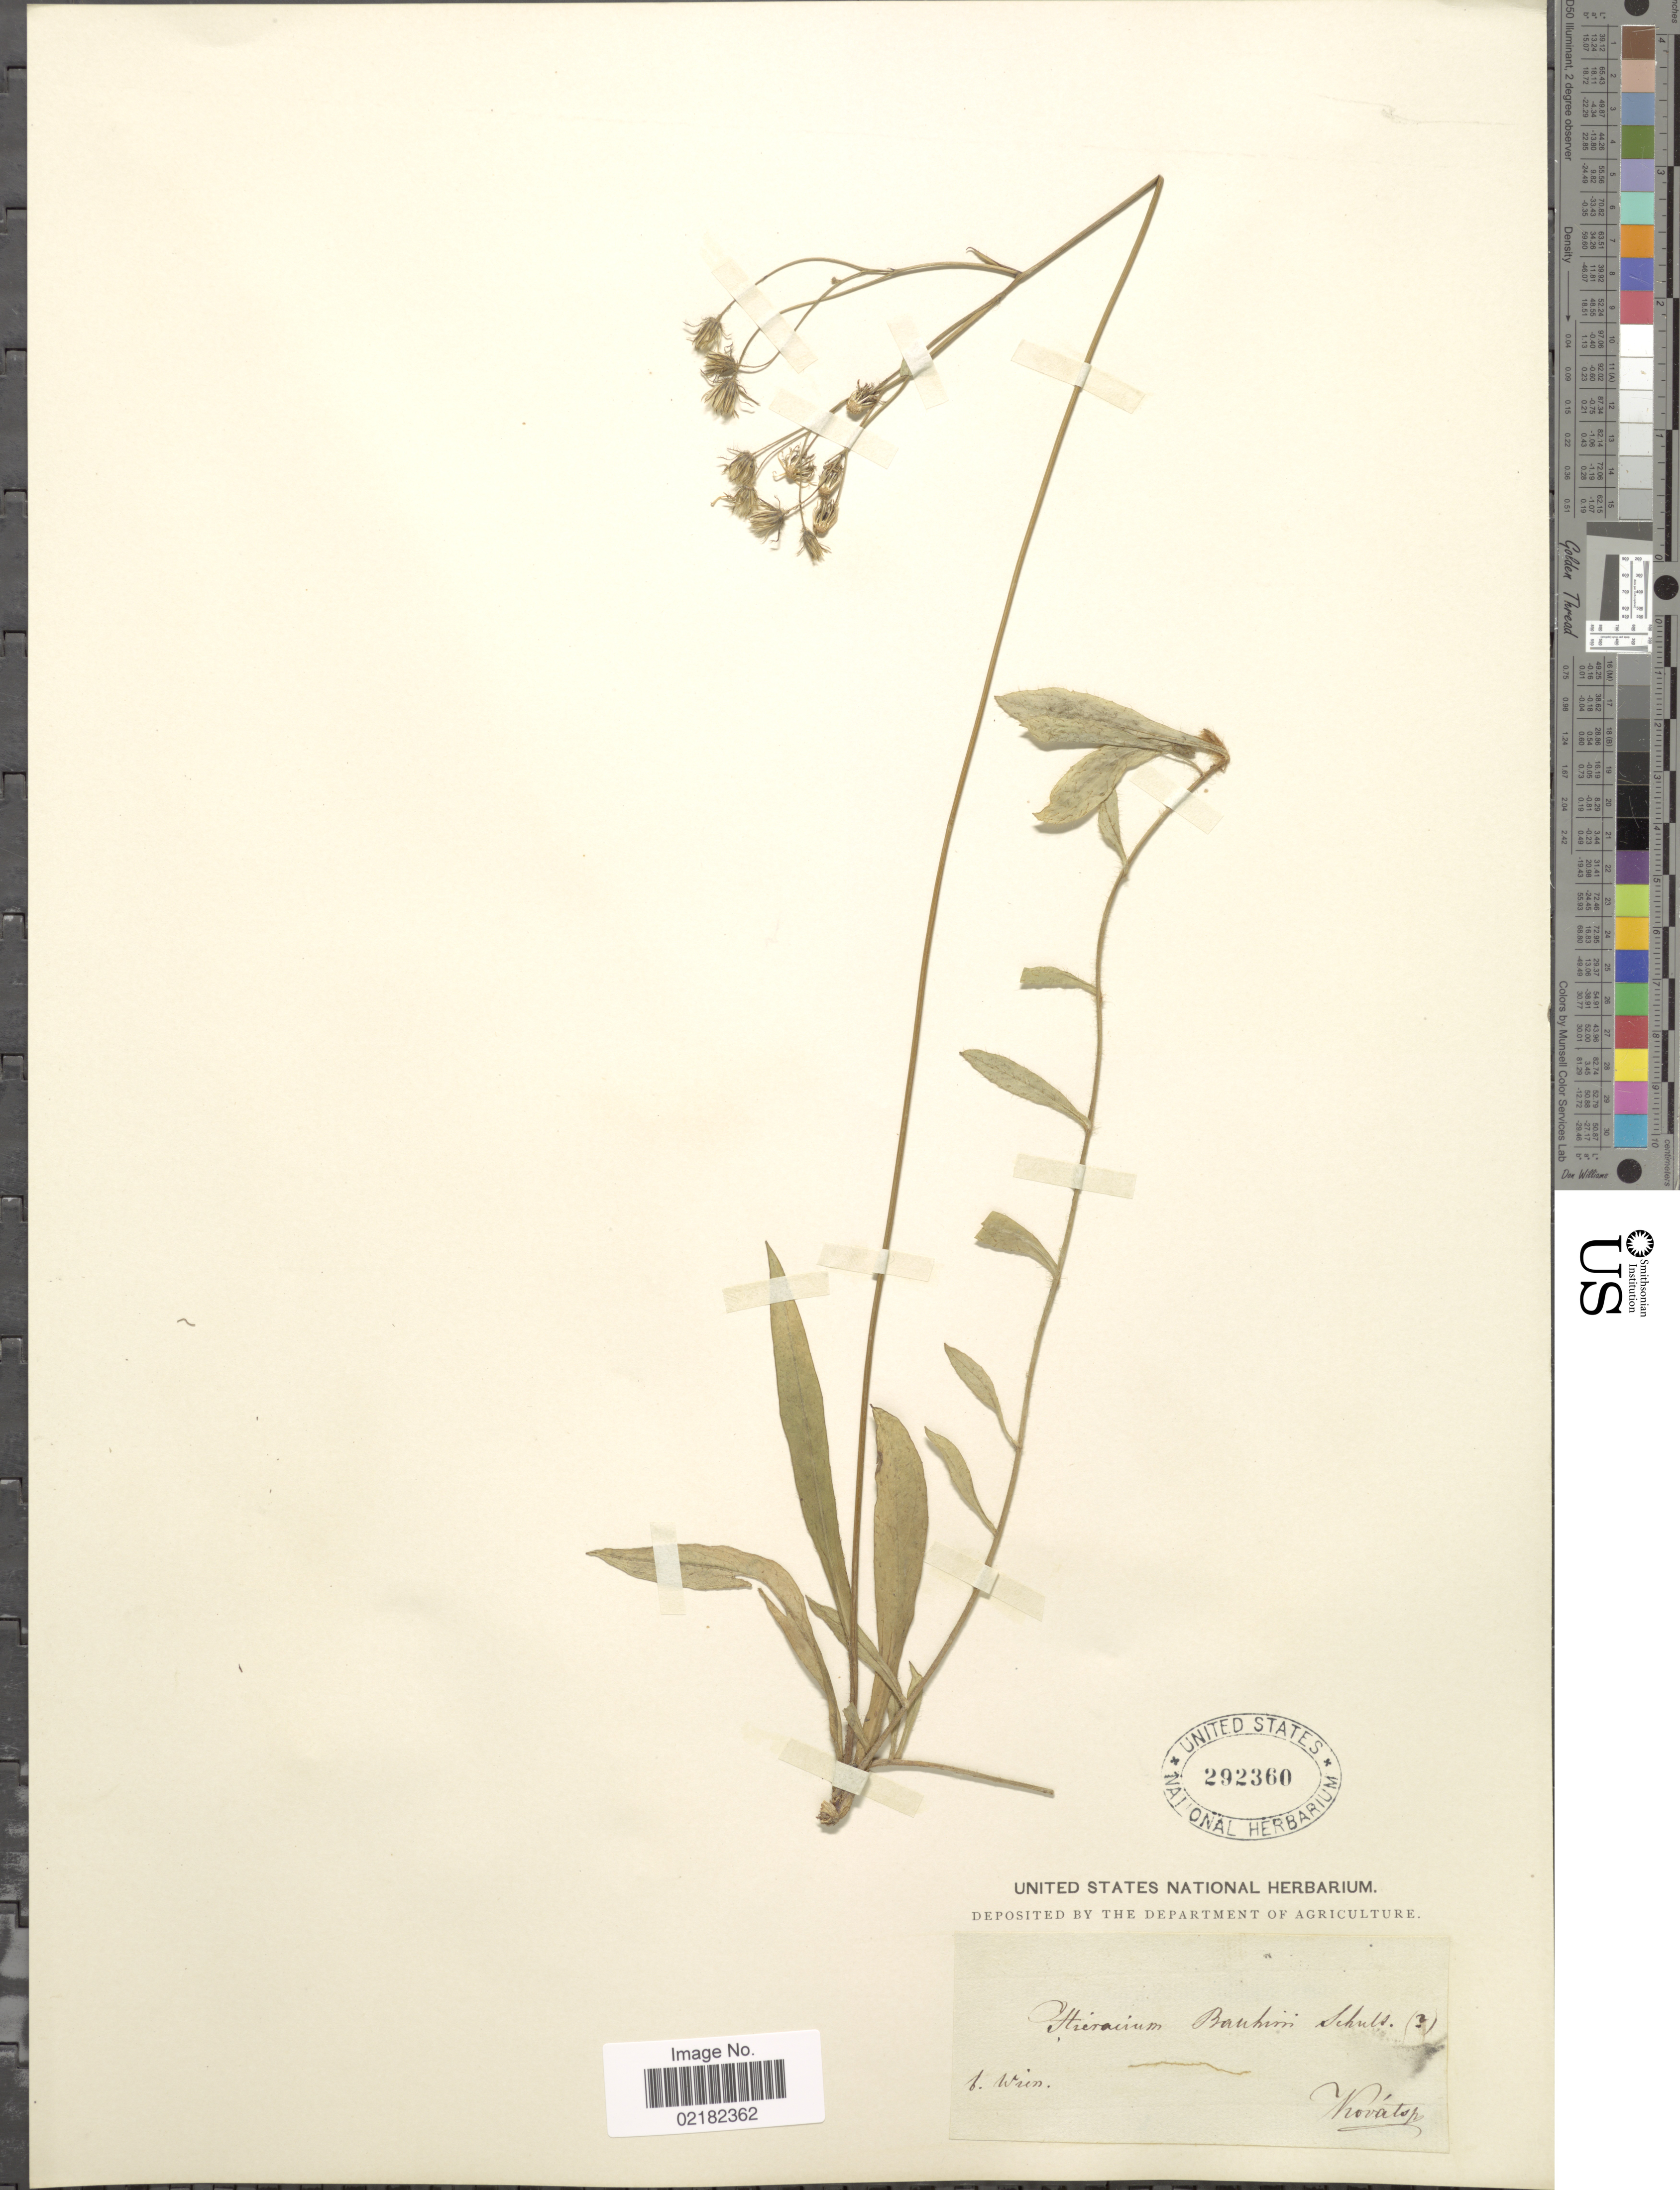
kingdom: Plantae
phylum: Tracheophyta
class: Magnoliopsida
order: Asterales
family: Asteraceae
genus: Hieracium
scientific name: Hieracium bauhini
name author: Schult.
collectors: Kovats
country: Austria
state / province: Wien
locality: B. Wien. [interpreted]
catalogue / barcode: US 292360